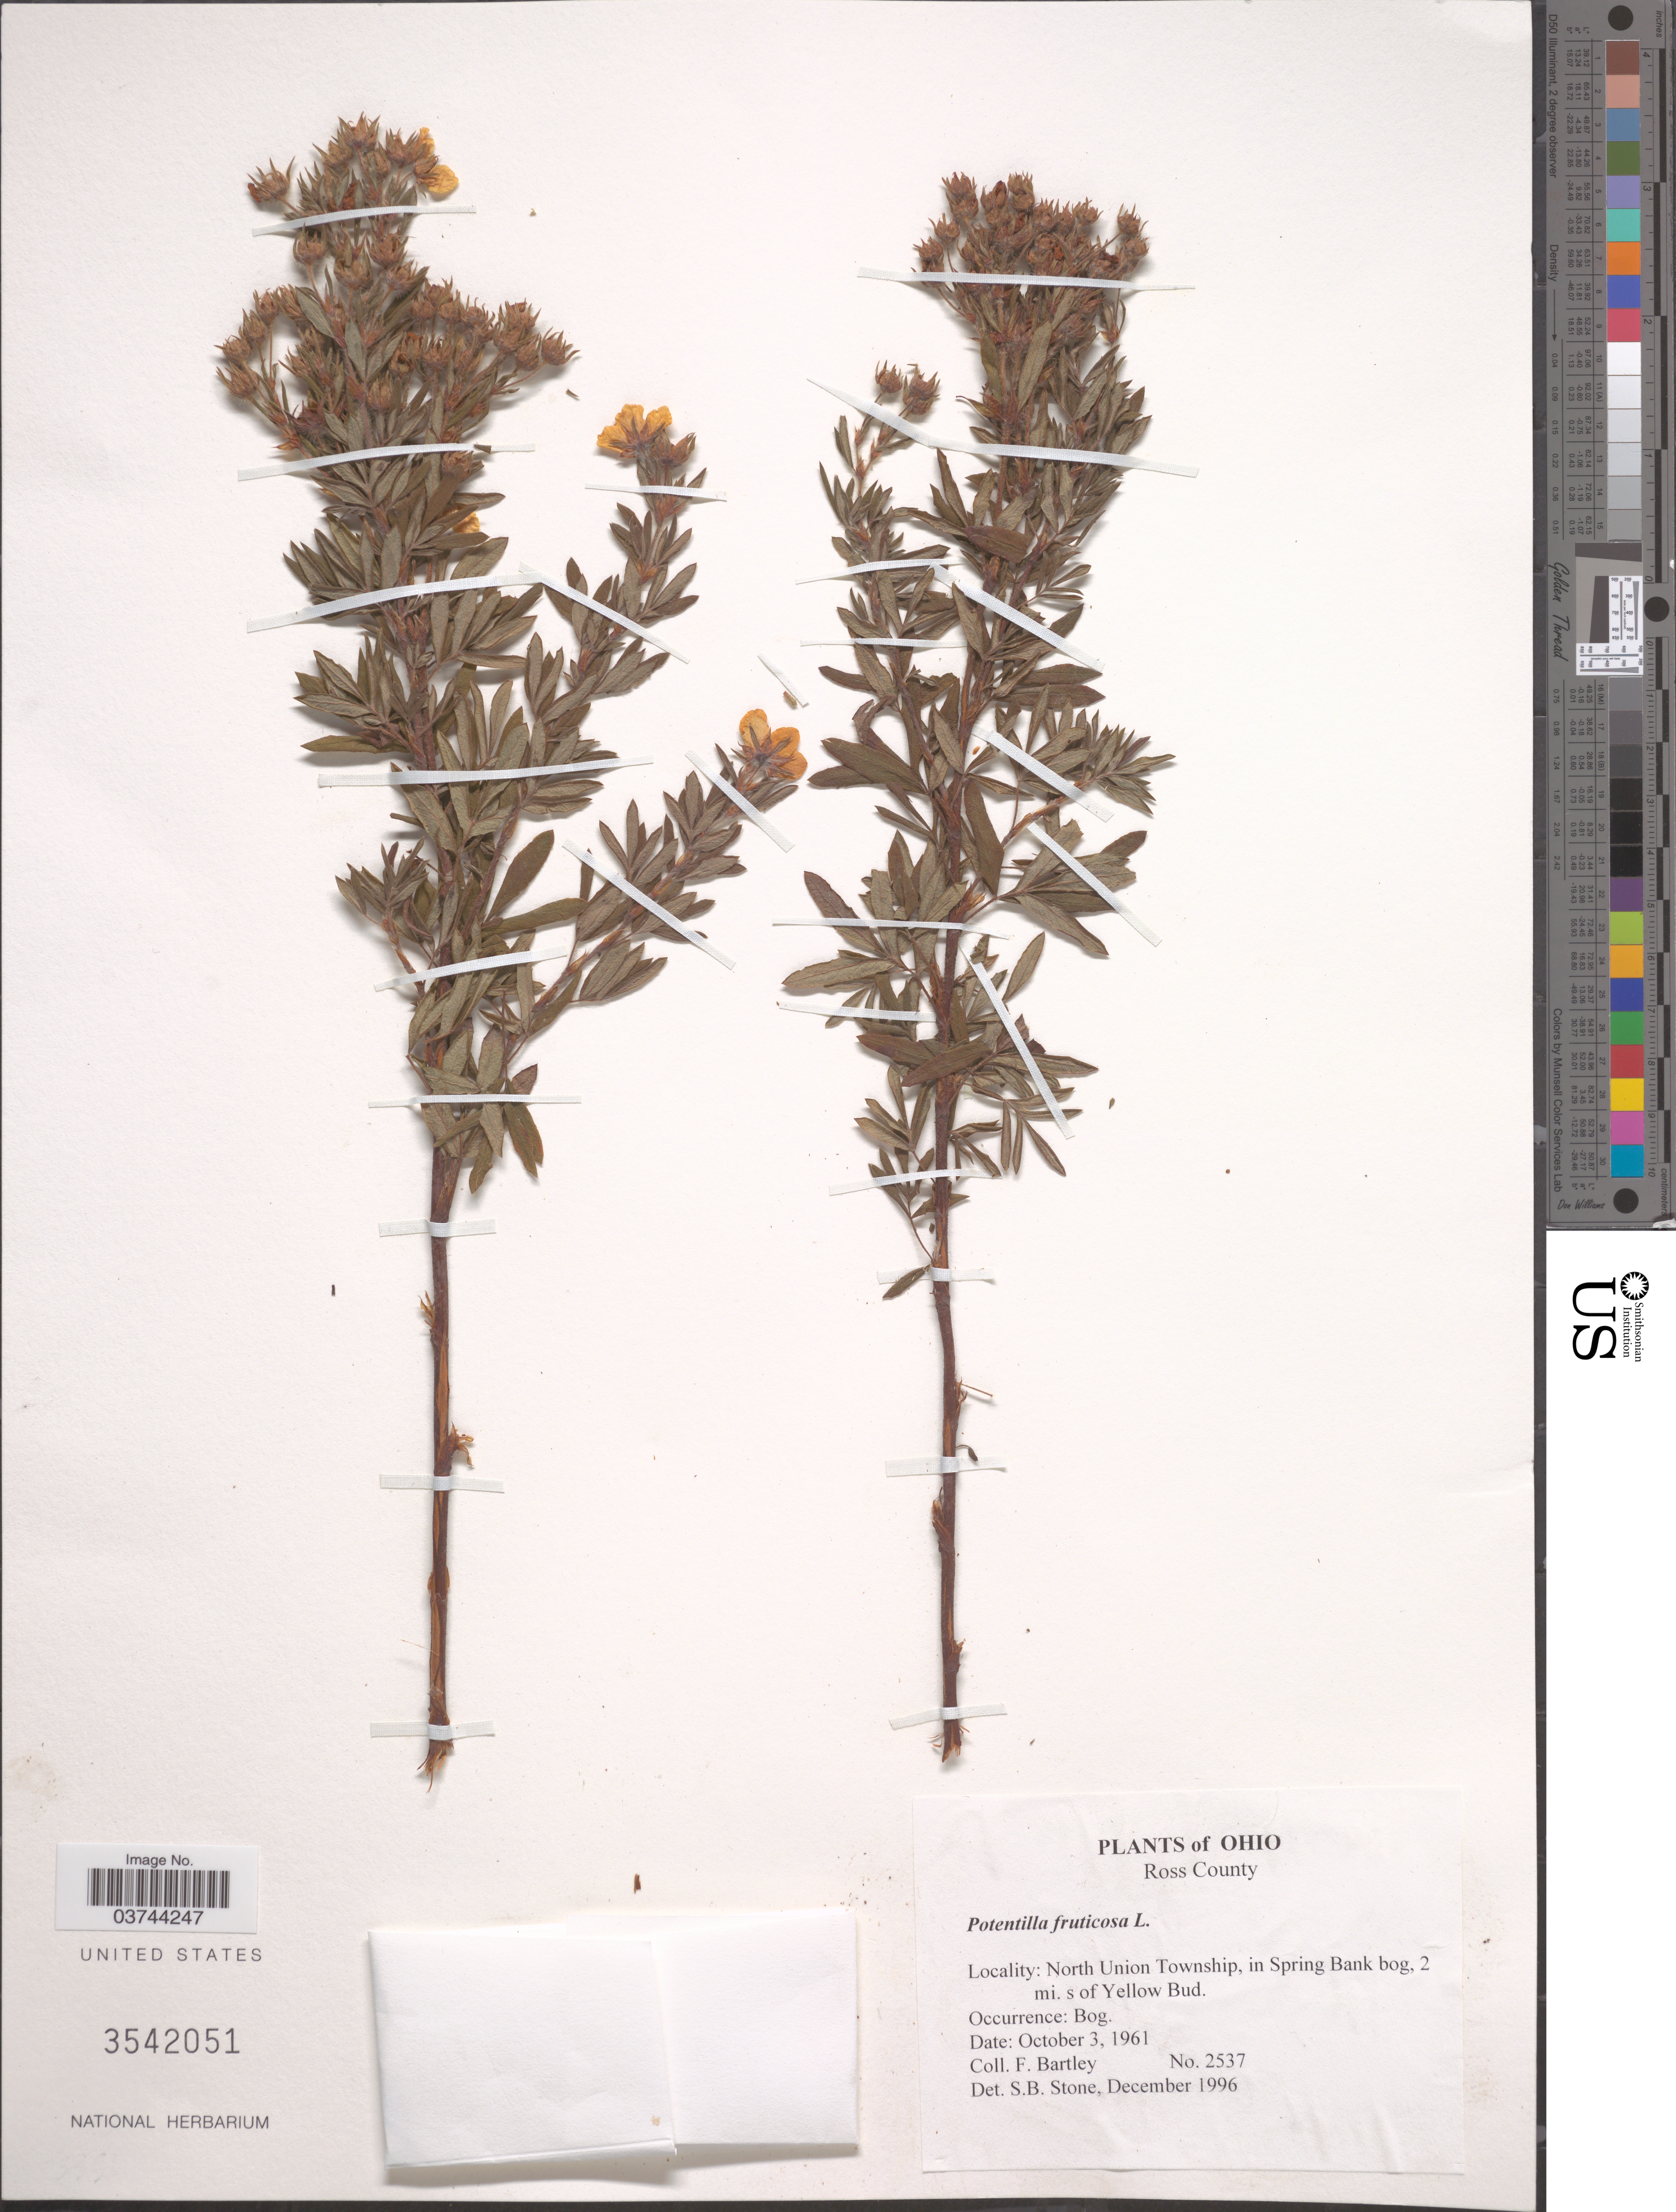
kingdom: Plantae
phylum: Tracheophyta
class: Magnoliopsida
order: Rosales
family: Rosaceae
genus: Dasiphora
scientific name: Dasiphora fruticosa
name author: (L.) Rydb.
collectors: F. Bartley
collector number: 2537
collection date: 1961-10-03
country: United States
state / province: Ohio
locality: Ross County. North Union Township, in Spring Bank bog, 2 mi. s of Yellow Bud.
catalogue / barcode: US 3542051